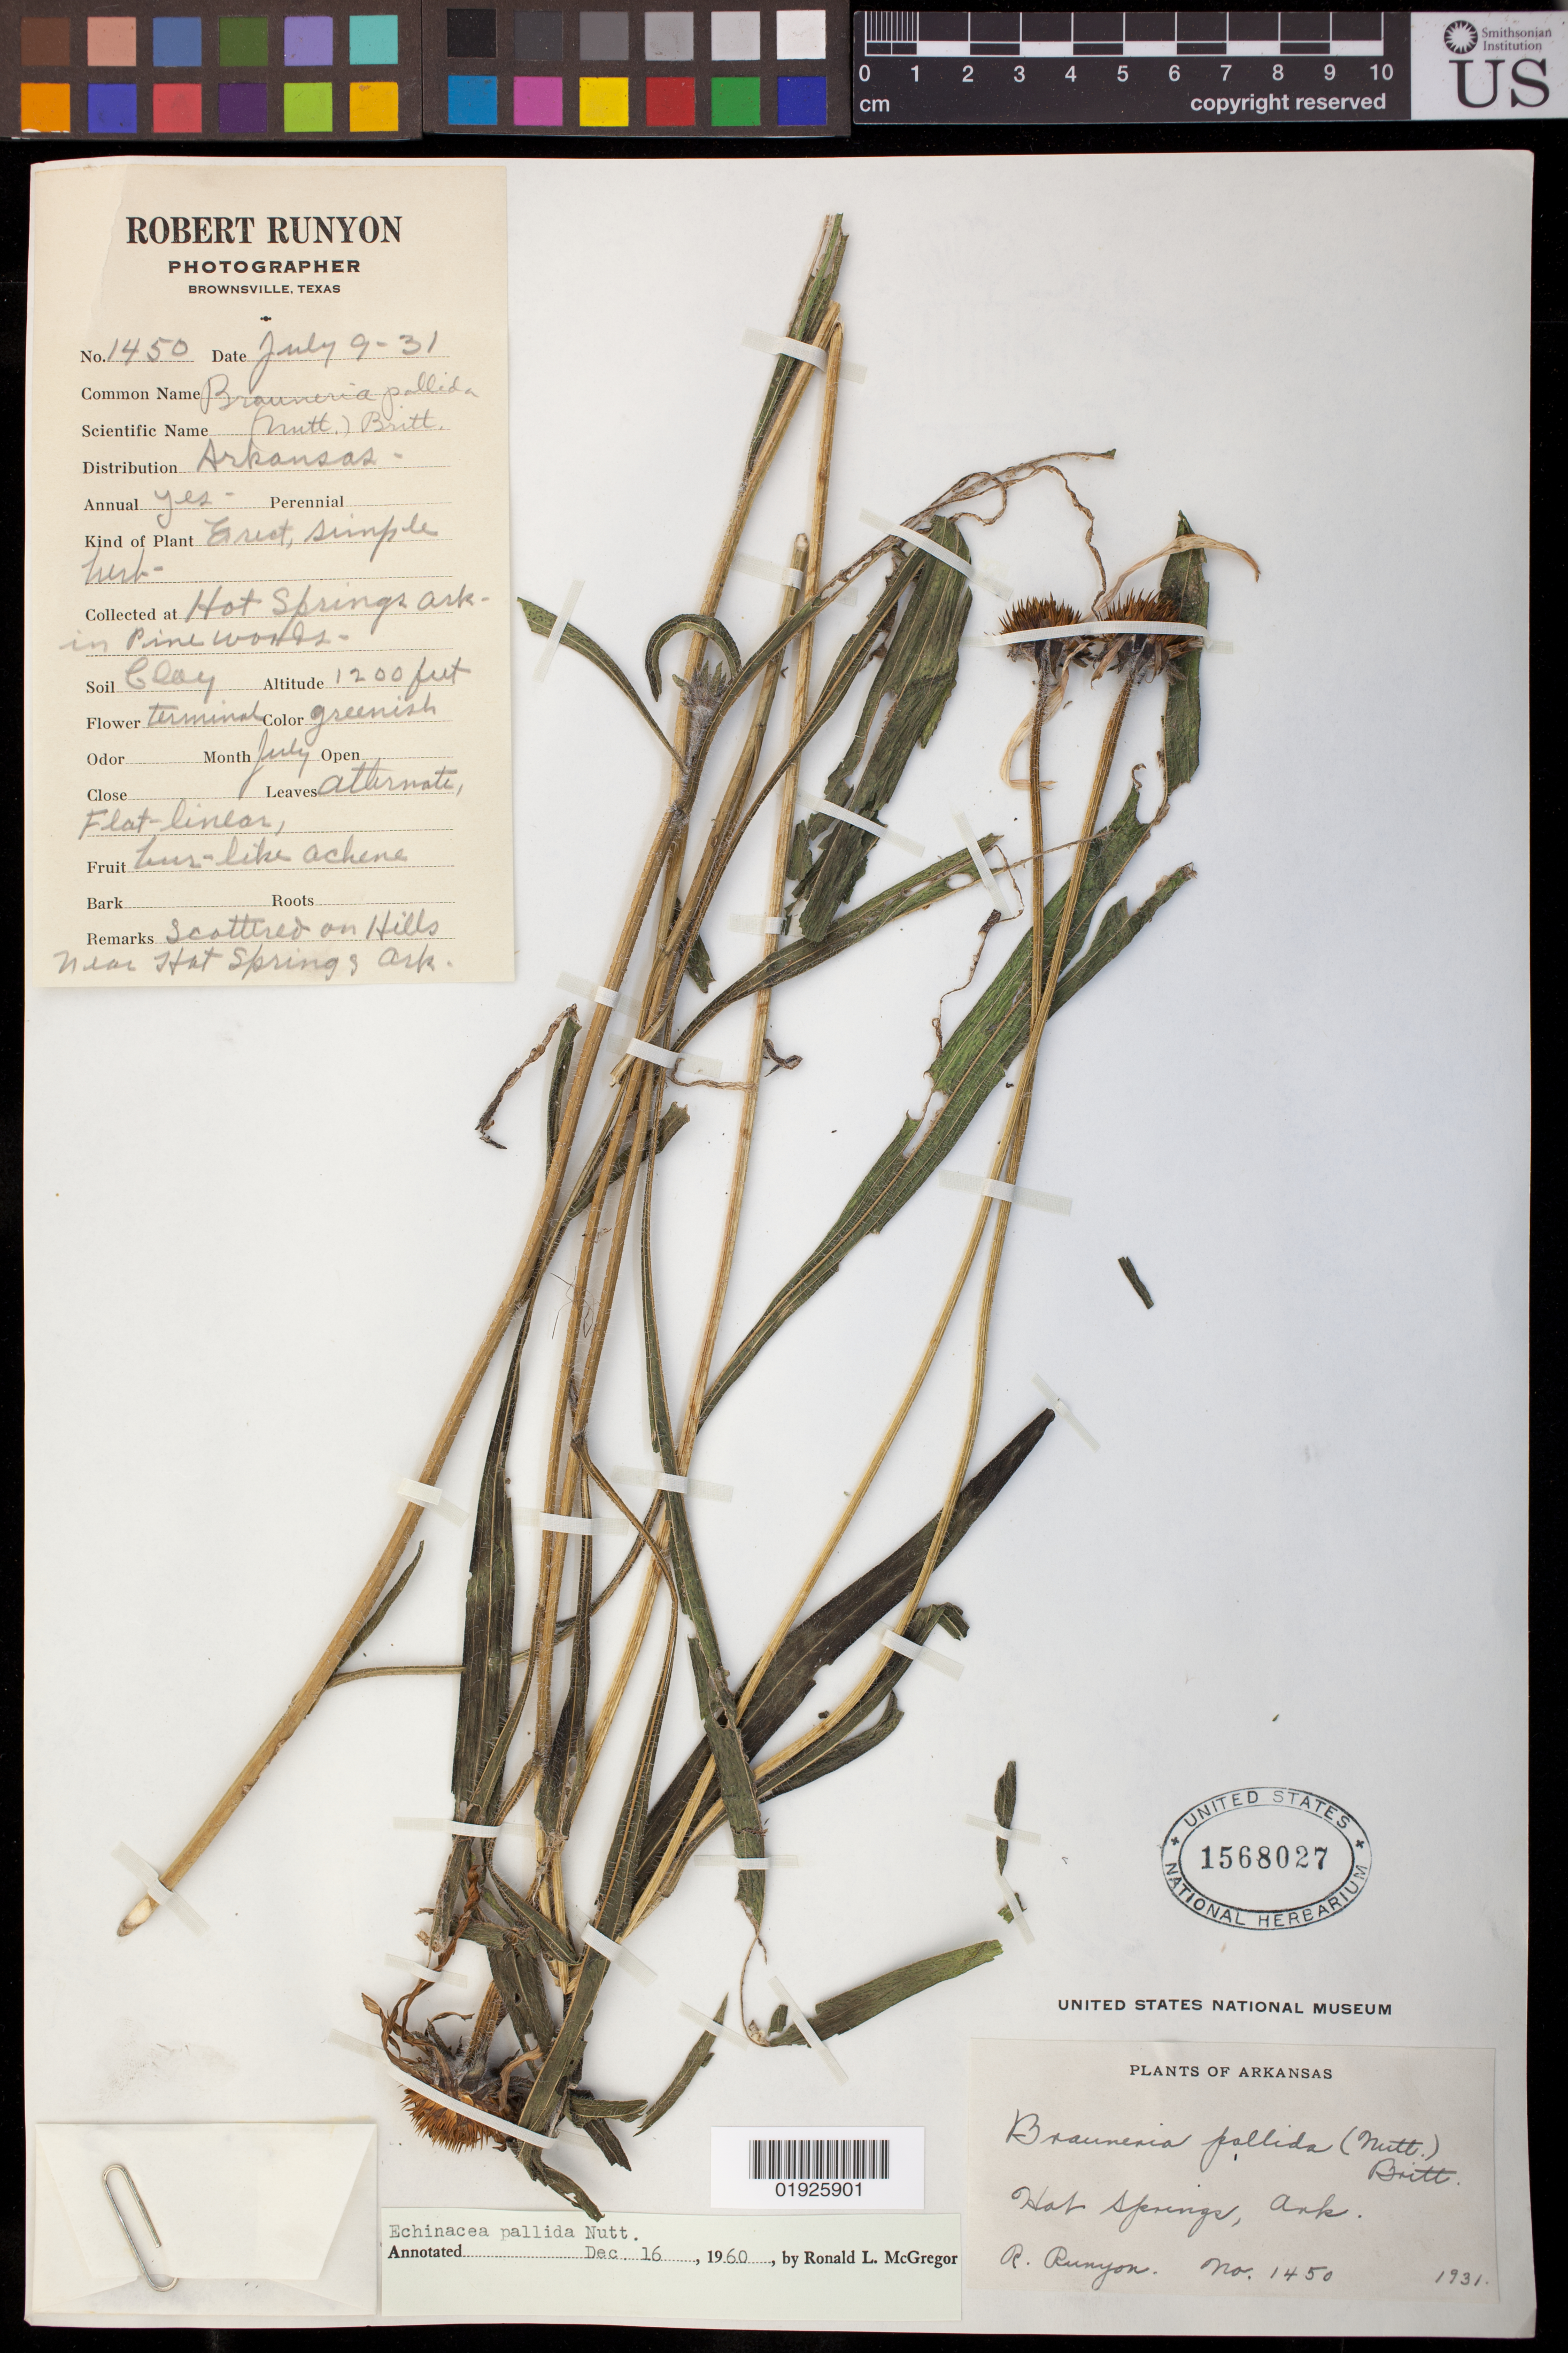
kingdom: Plantae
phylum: Tracheophyta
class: Magnoliopsida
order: Asterales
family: Asteraceae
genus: Echinacea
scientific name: Echinacea pallida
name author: (Nutt.) Nutt.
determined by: McGregor, R. L.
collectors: R. Runyon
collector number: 1450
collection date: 1931-07-09/1931-07-31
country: United States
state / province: Arkansas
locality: Hot Springs.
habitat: Scattered on hills. Pine woods. Clay soil.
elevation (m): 3658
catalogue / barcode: US 1568027